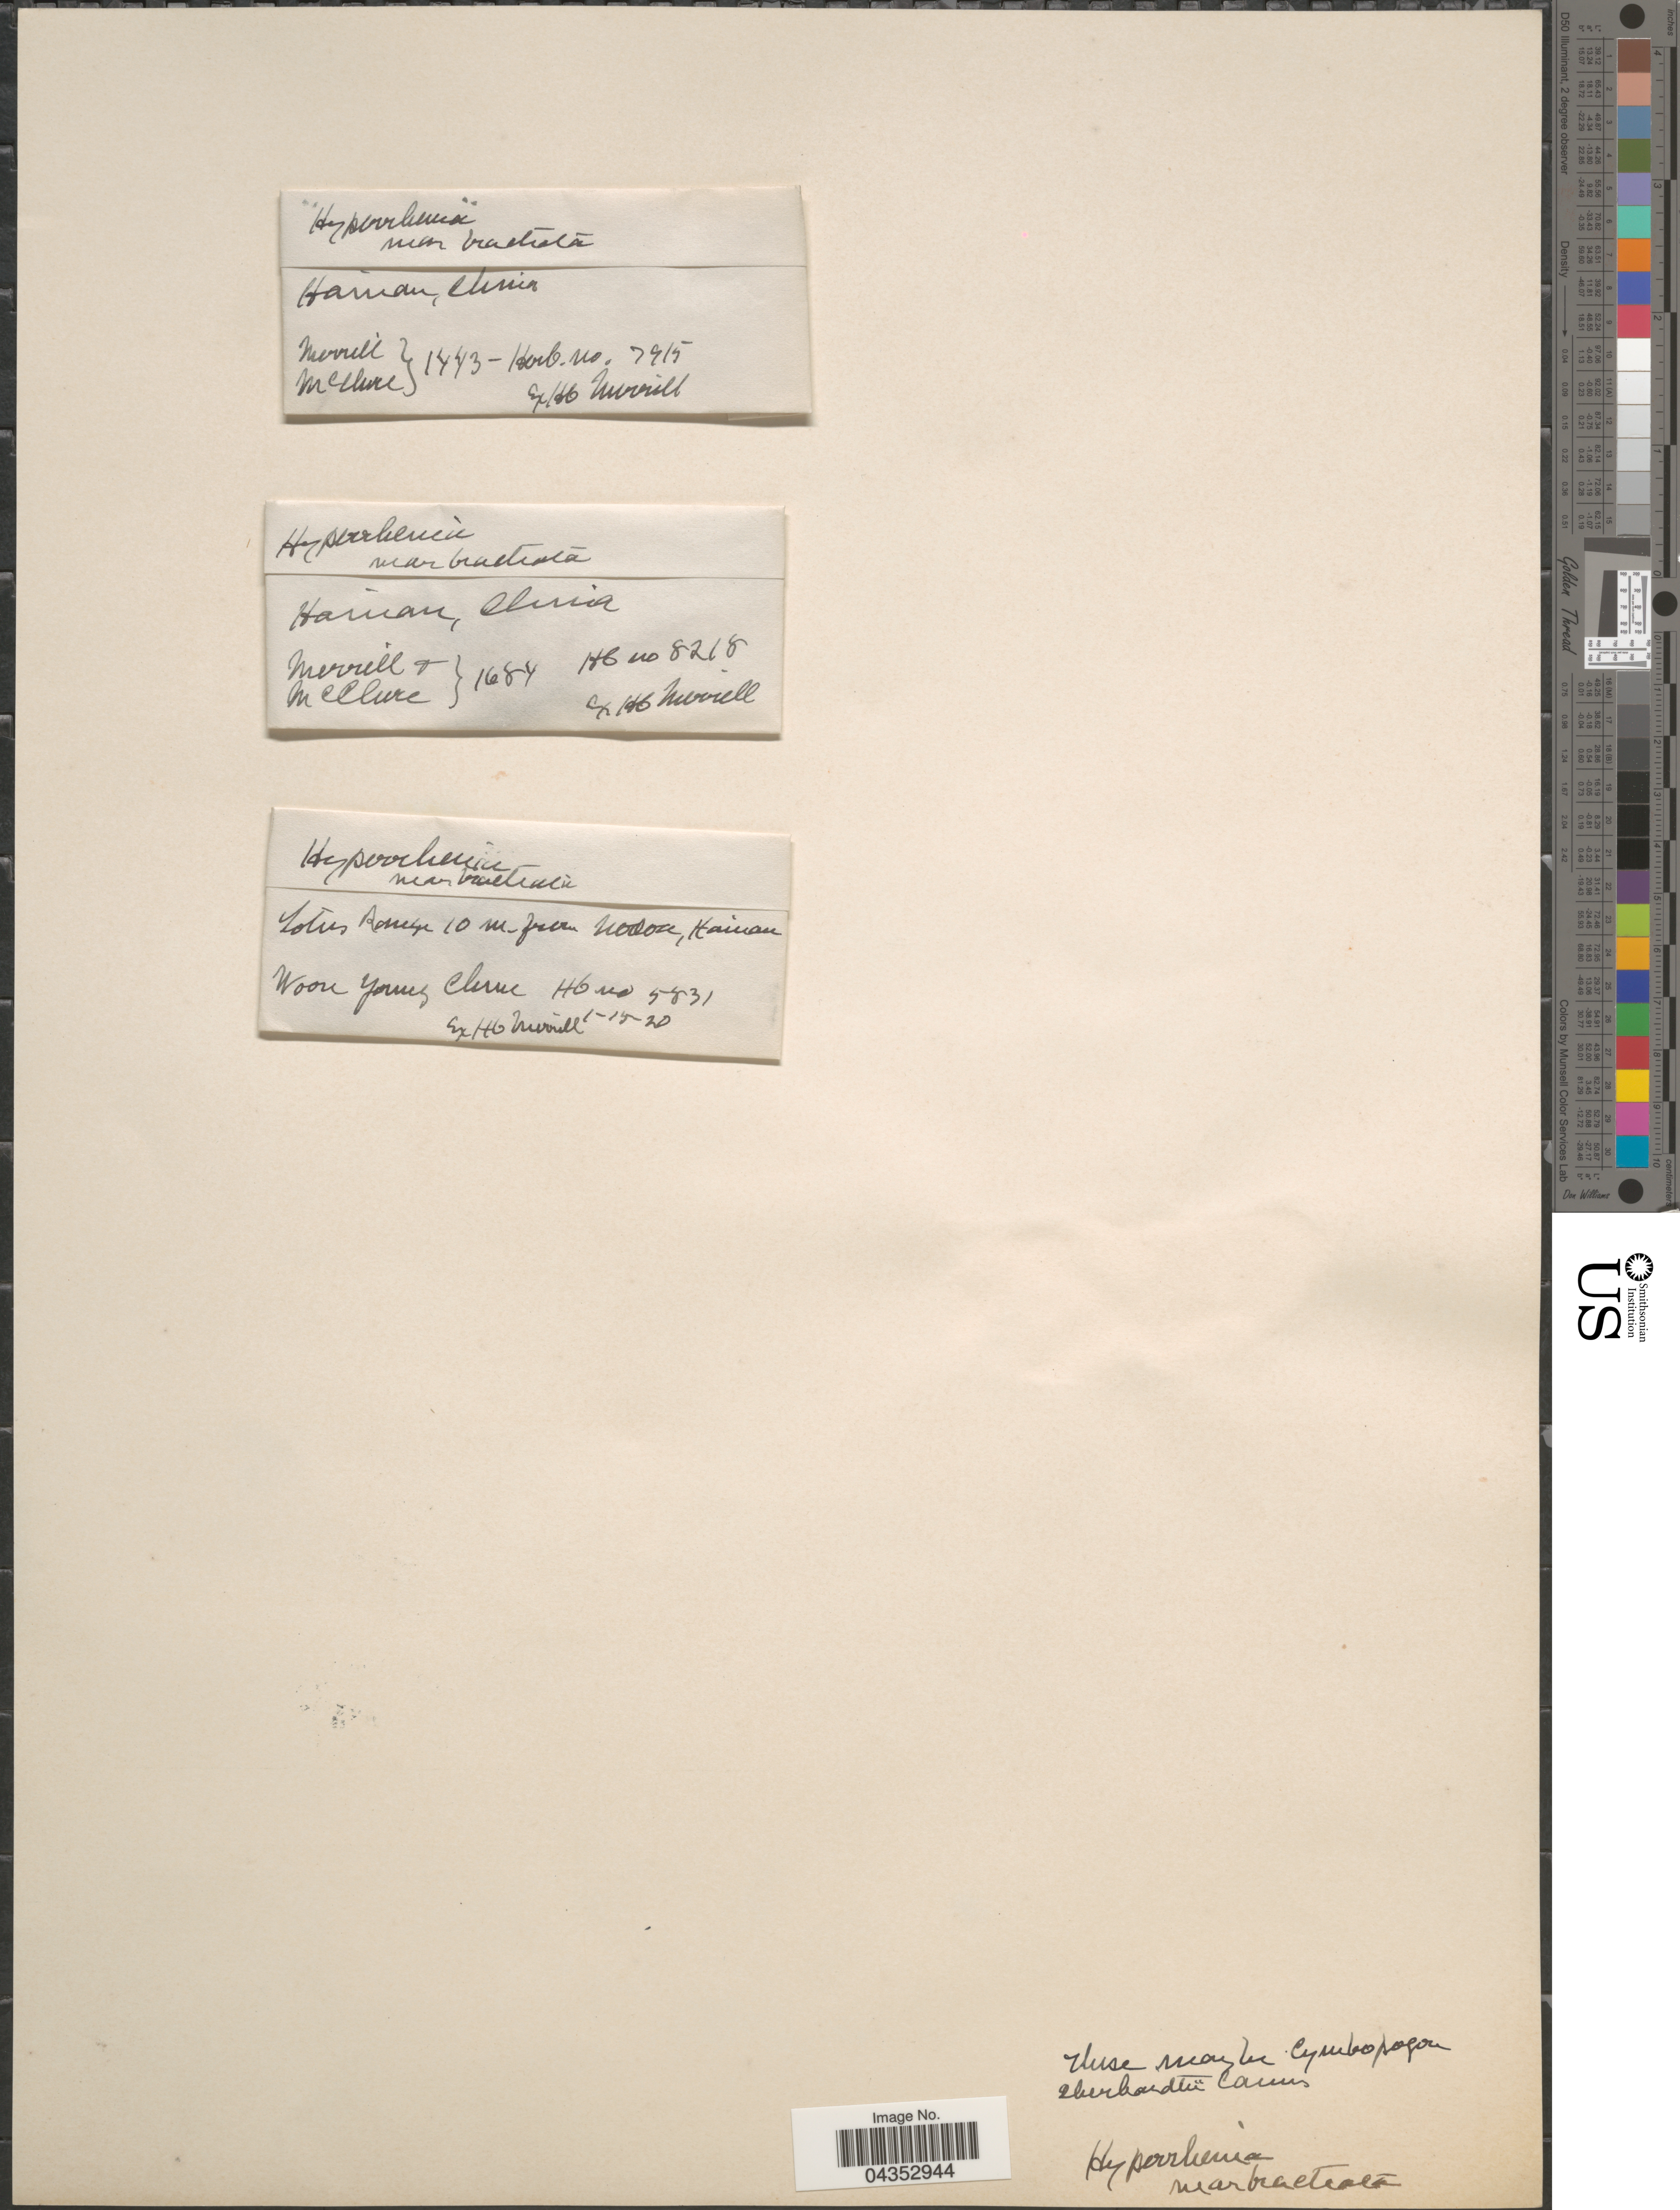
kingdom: Plantae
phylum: Tracheophyta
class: Liliopsida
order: Poales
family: Poaceae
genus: Hyparrhenia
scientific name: Hyparrhenia diplandra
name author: (Hack.) Stapf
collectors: Merrill, -- & McClure, --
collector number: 1684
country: China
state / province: Hainan